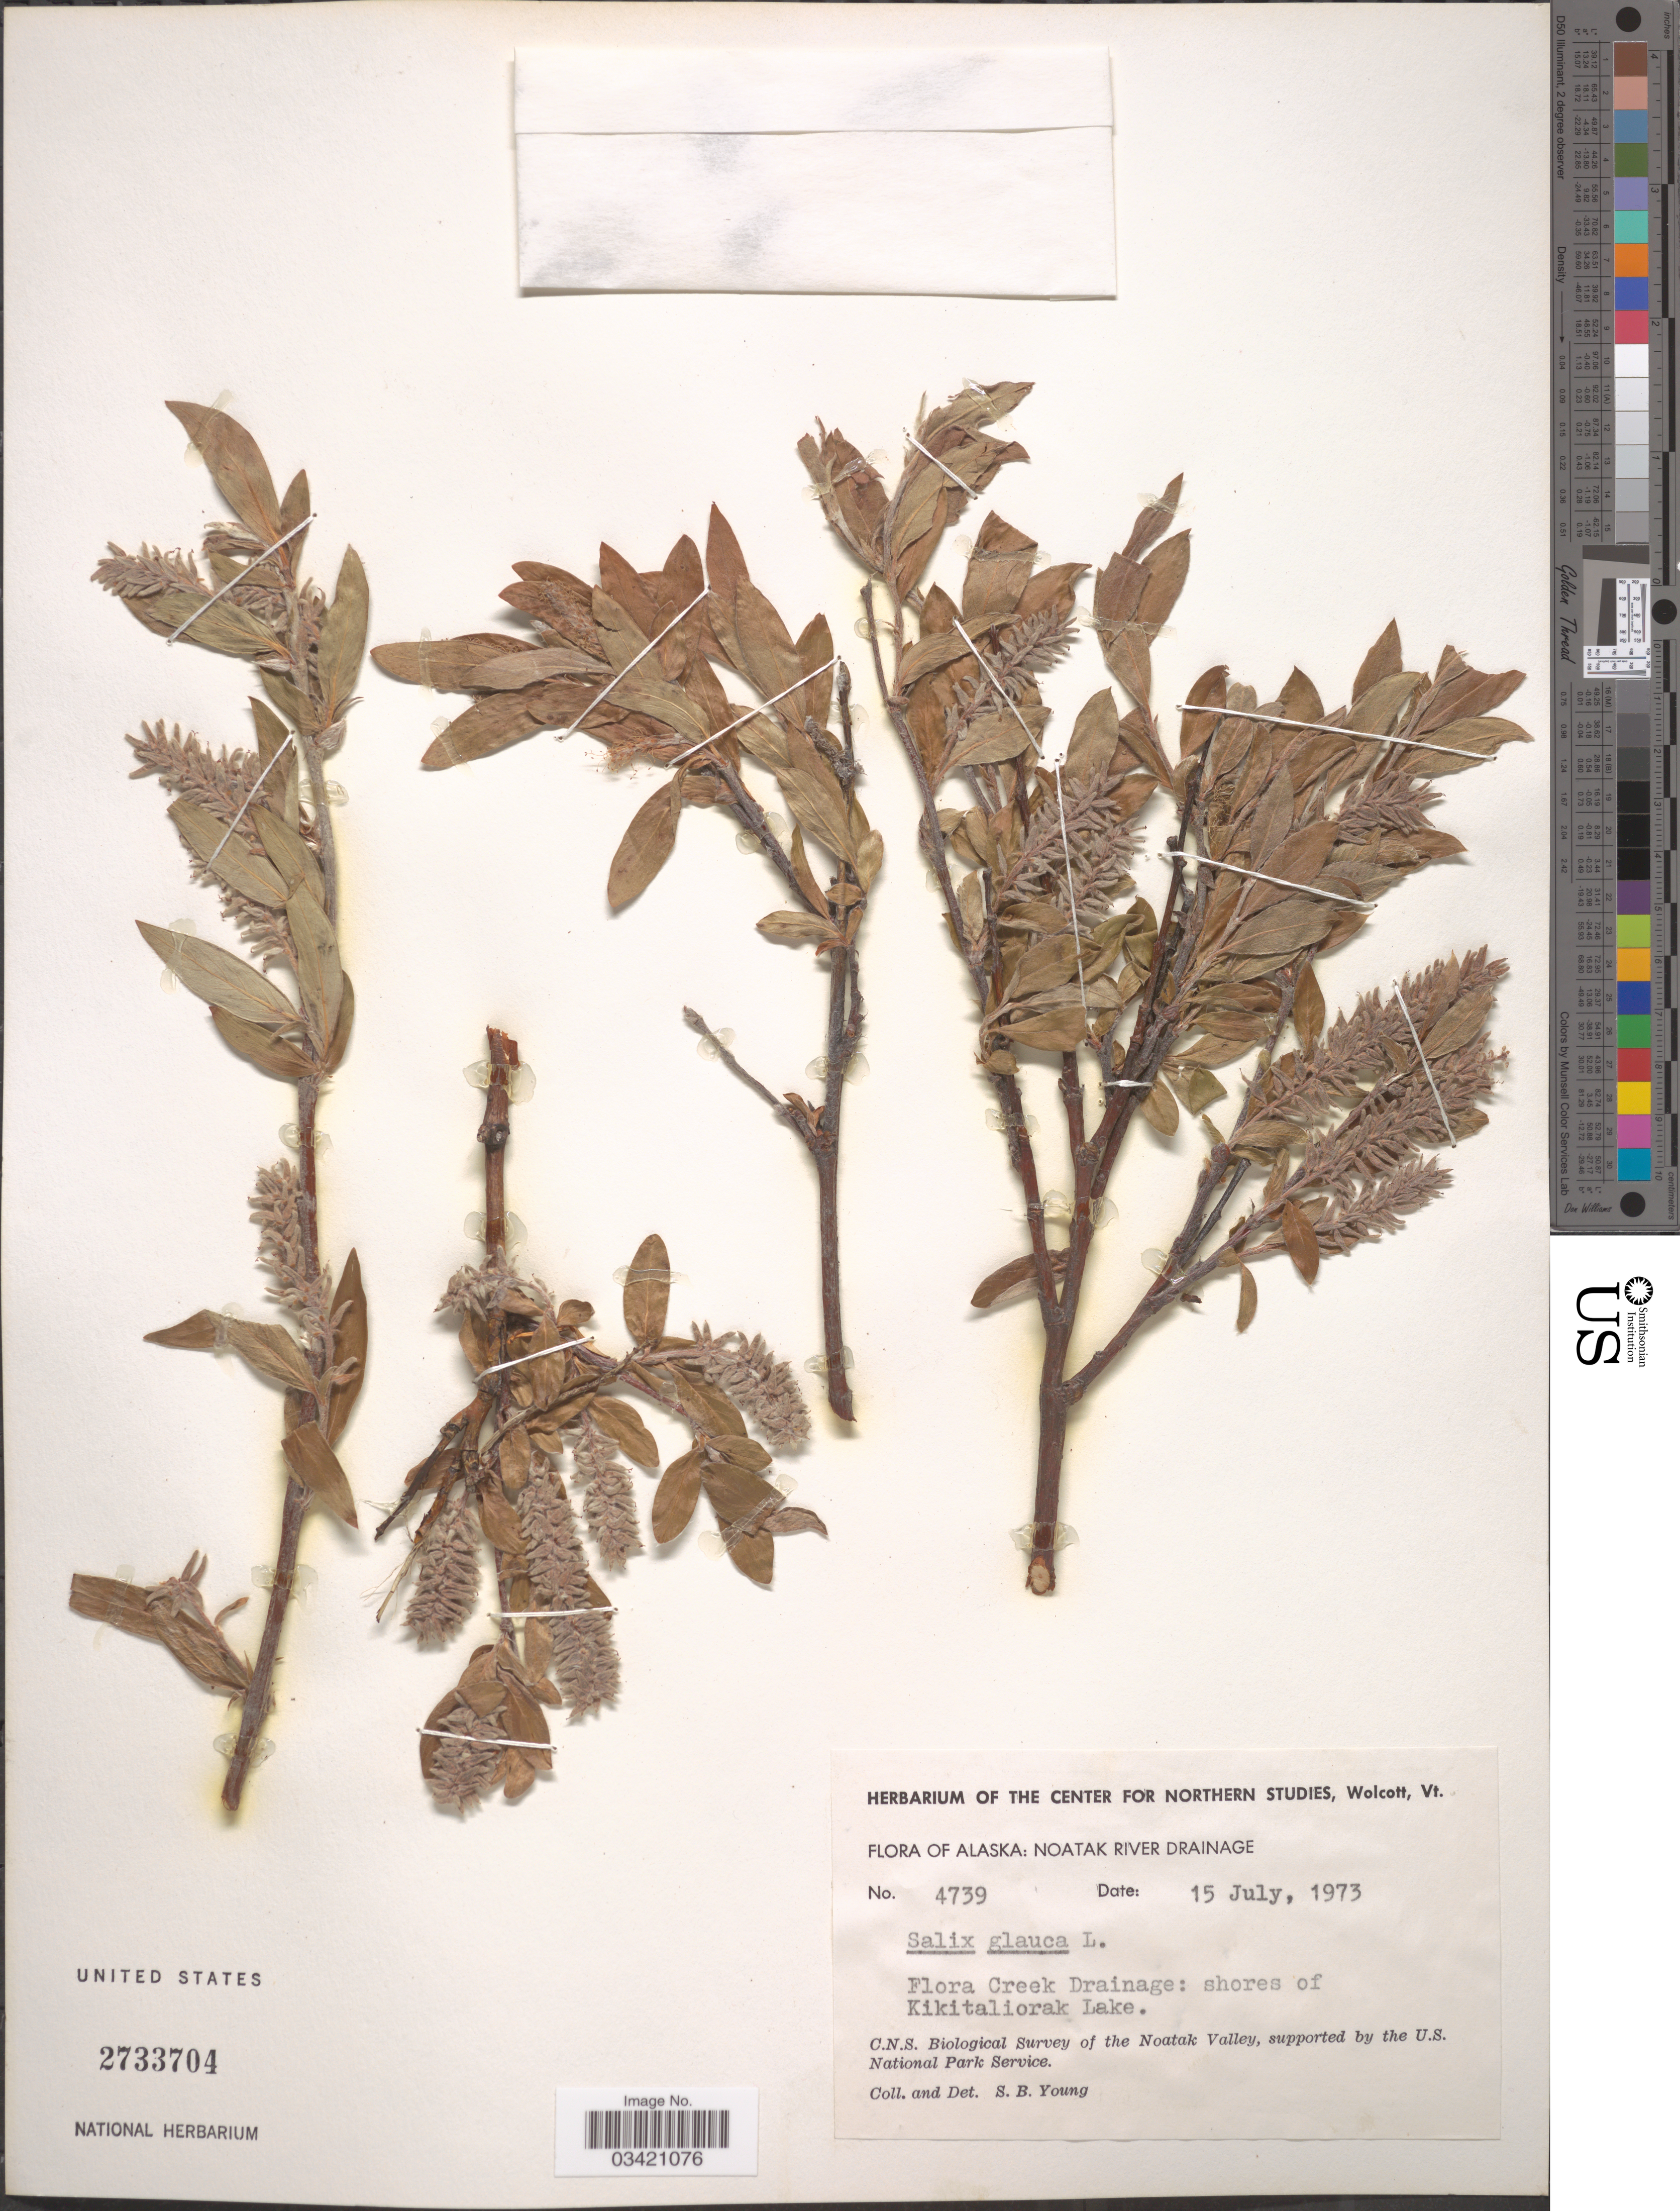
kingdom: Plantae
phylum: Tracheophyta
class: Magnoliopsida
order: Malpighiales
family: Salicaceae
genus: Salix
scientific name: Salix glauca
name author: L.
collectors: S. Young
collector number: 4739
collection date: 1973-07-15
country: United States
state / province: Alaska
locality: Noatak River Drainage. Flora Creek Drainage: shores of Kikitaliorak Lake. The Noatak Valley.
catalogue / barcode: US 2733704